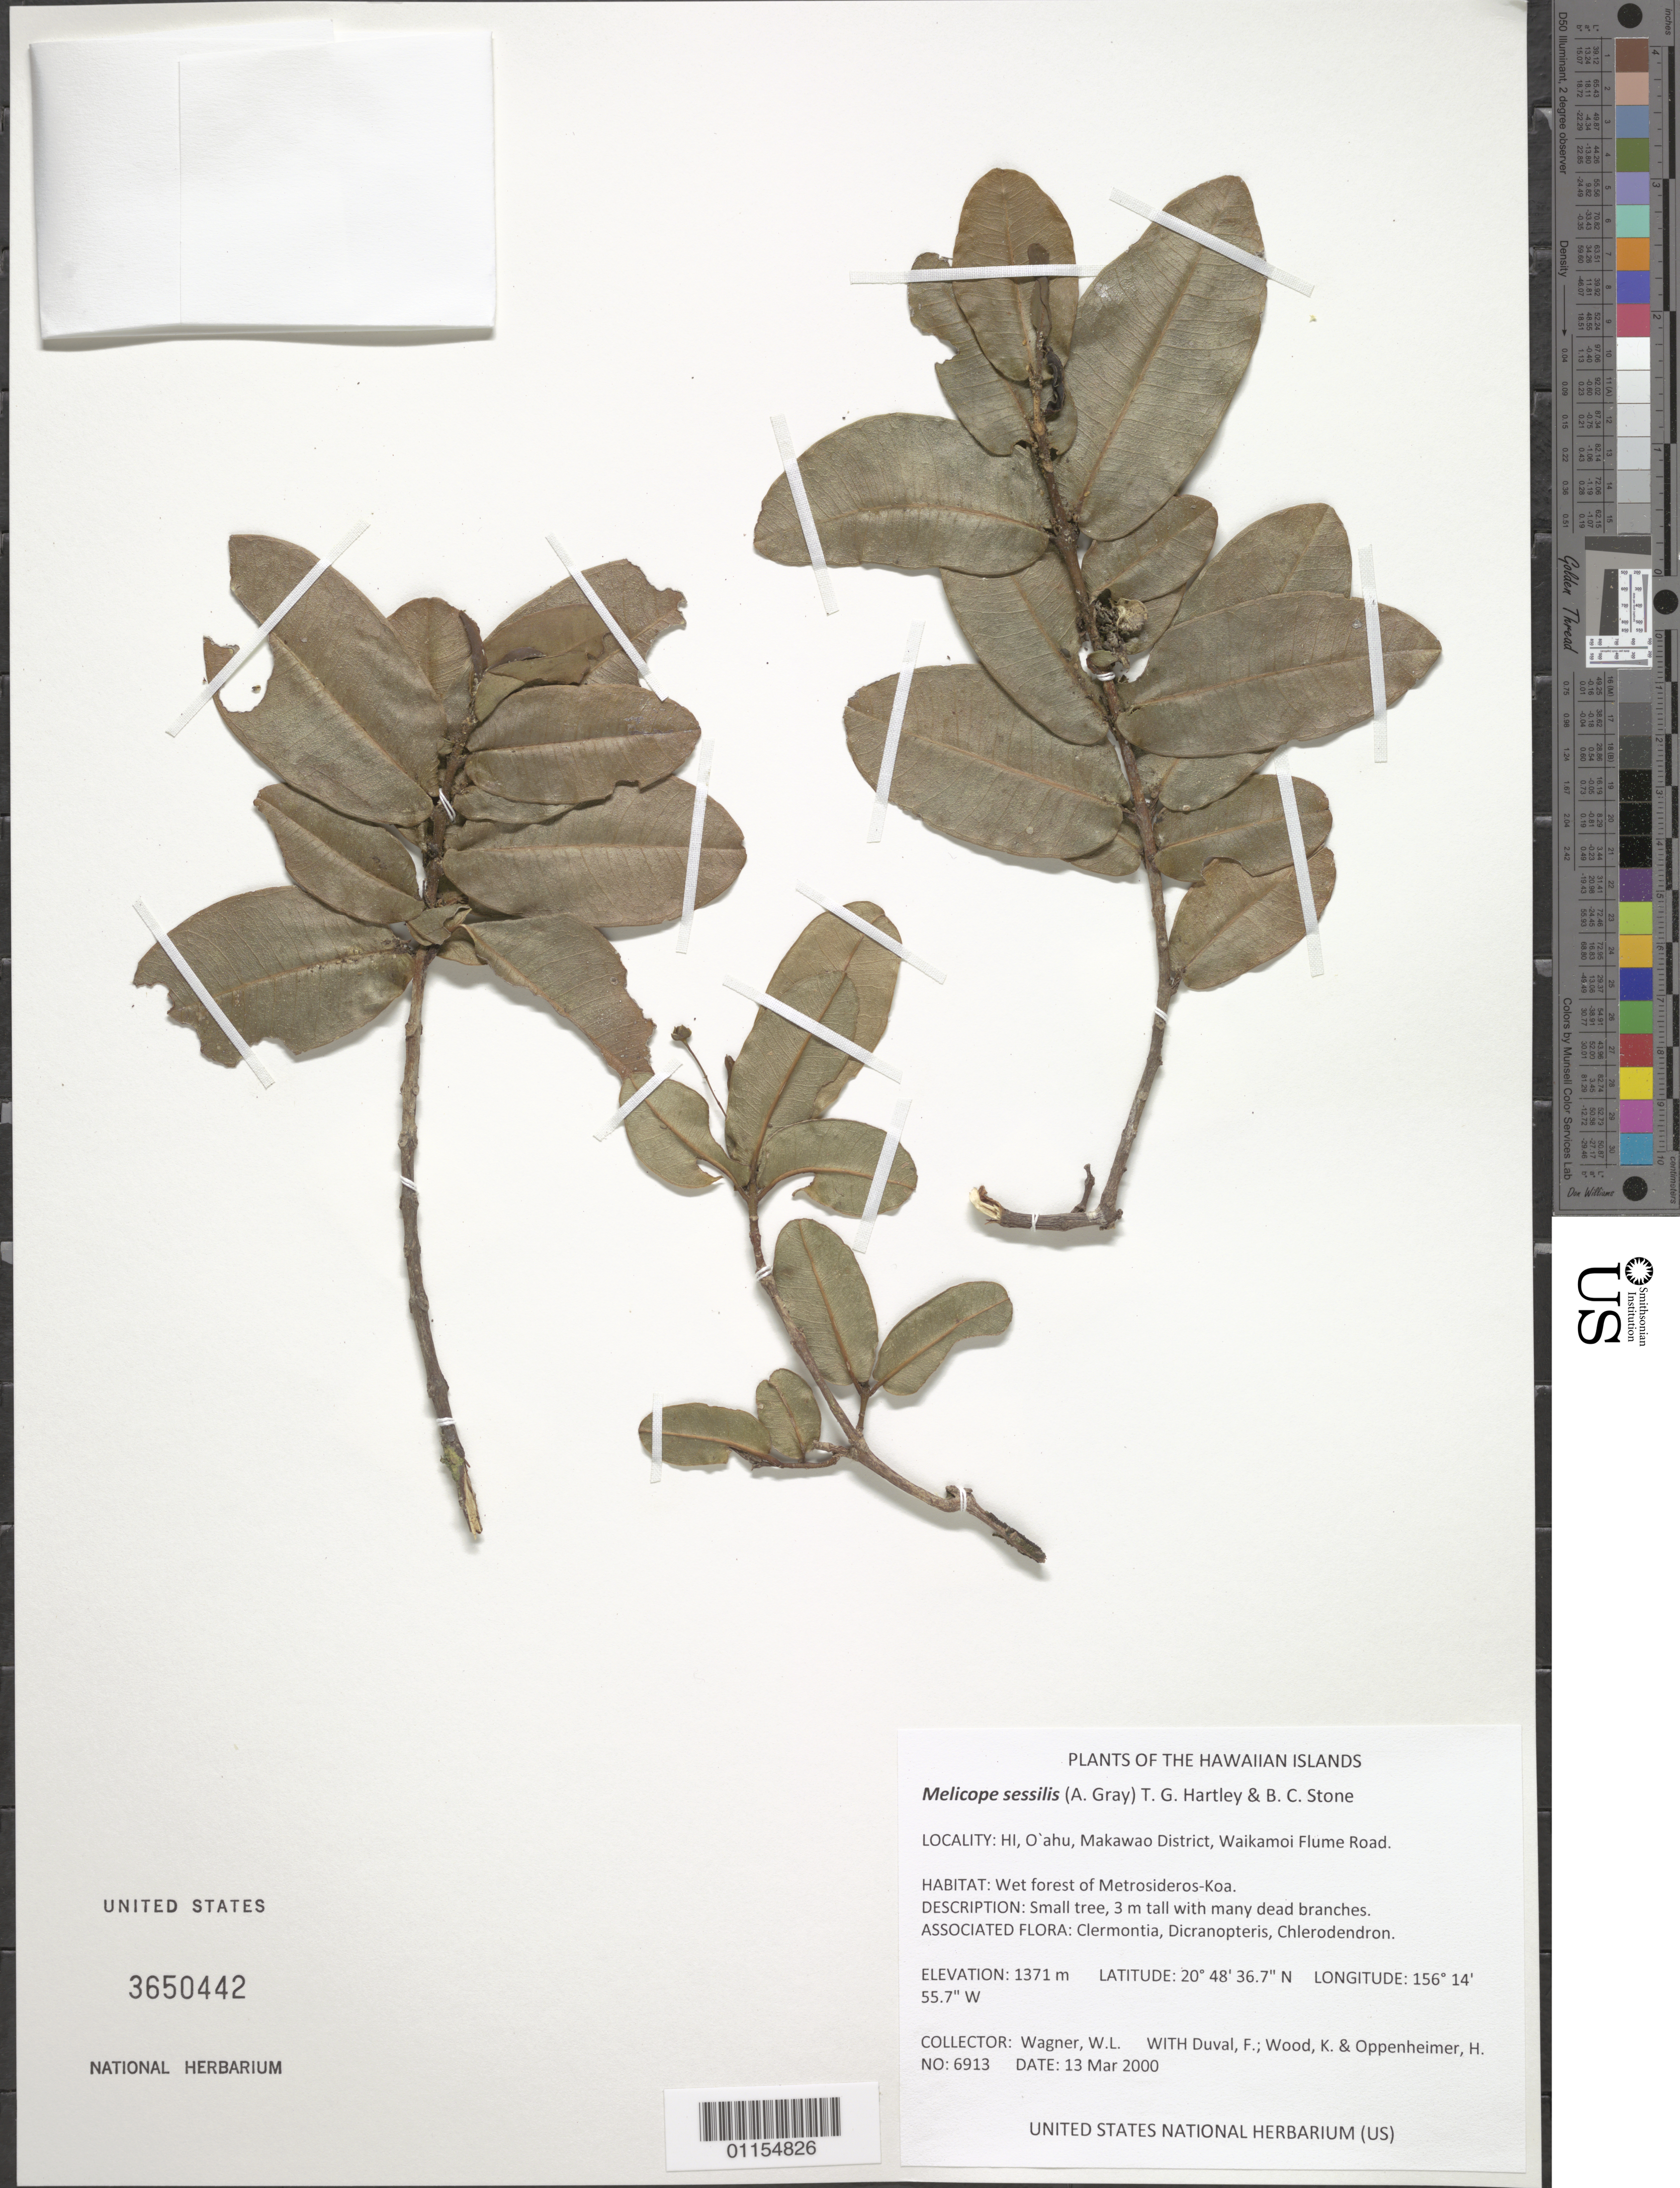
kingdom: Plantae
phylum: Tracheophyta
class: Magnoliopsida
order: Sapindales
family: Rutaceae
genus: Melicope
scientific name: Melicope sessilis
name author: (H. Lév.) T.G. Hartley & B.C. Stone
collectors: W. L. Wagner, F. Duval, K. R. Wood & H. Oppenheimer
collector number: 6913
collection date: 2000-03-13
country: United States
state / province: Hawaii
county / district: Honolulu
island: Oahu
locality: Makawao District, Waikamoi Flume Road.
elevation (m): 1371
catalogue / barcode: US 3650442